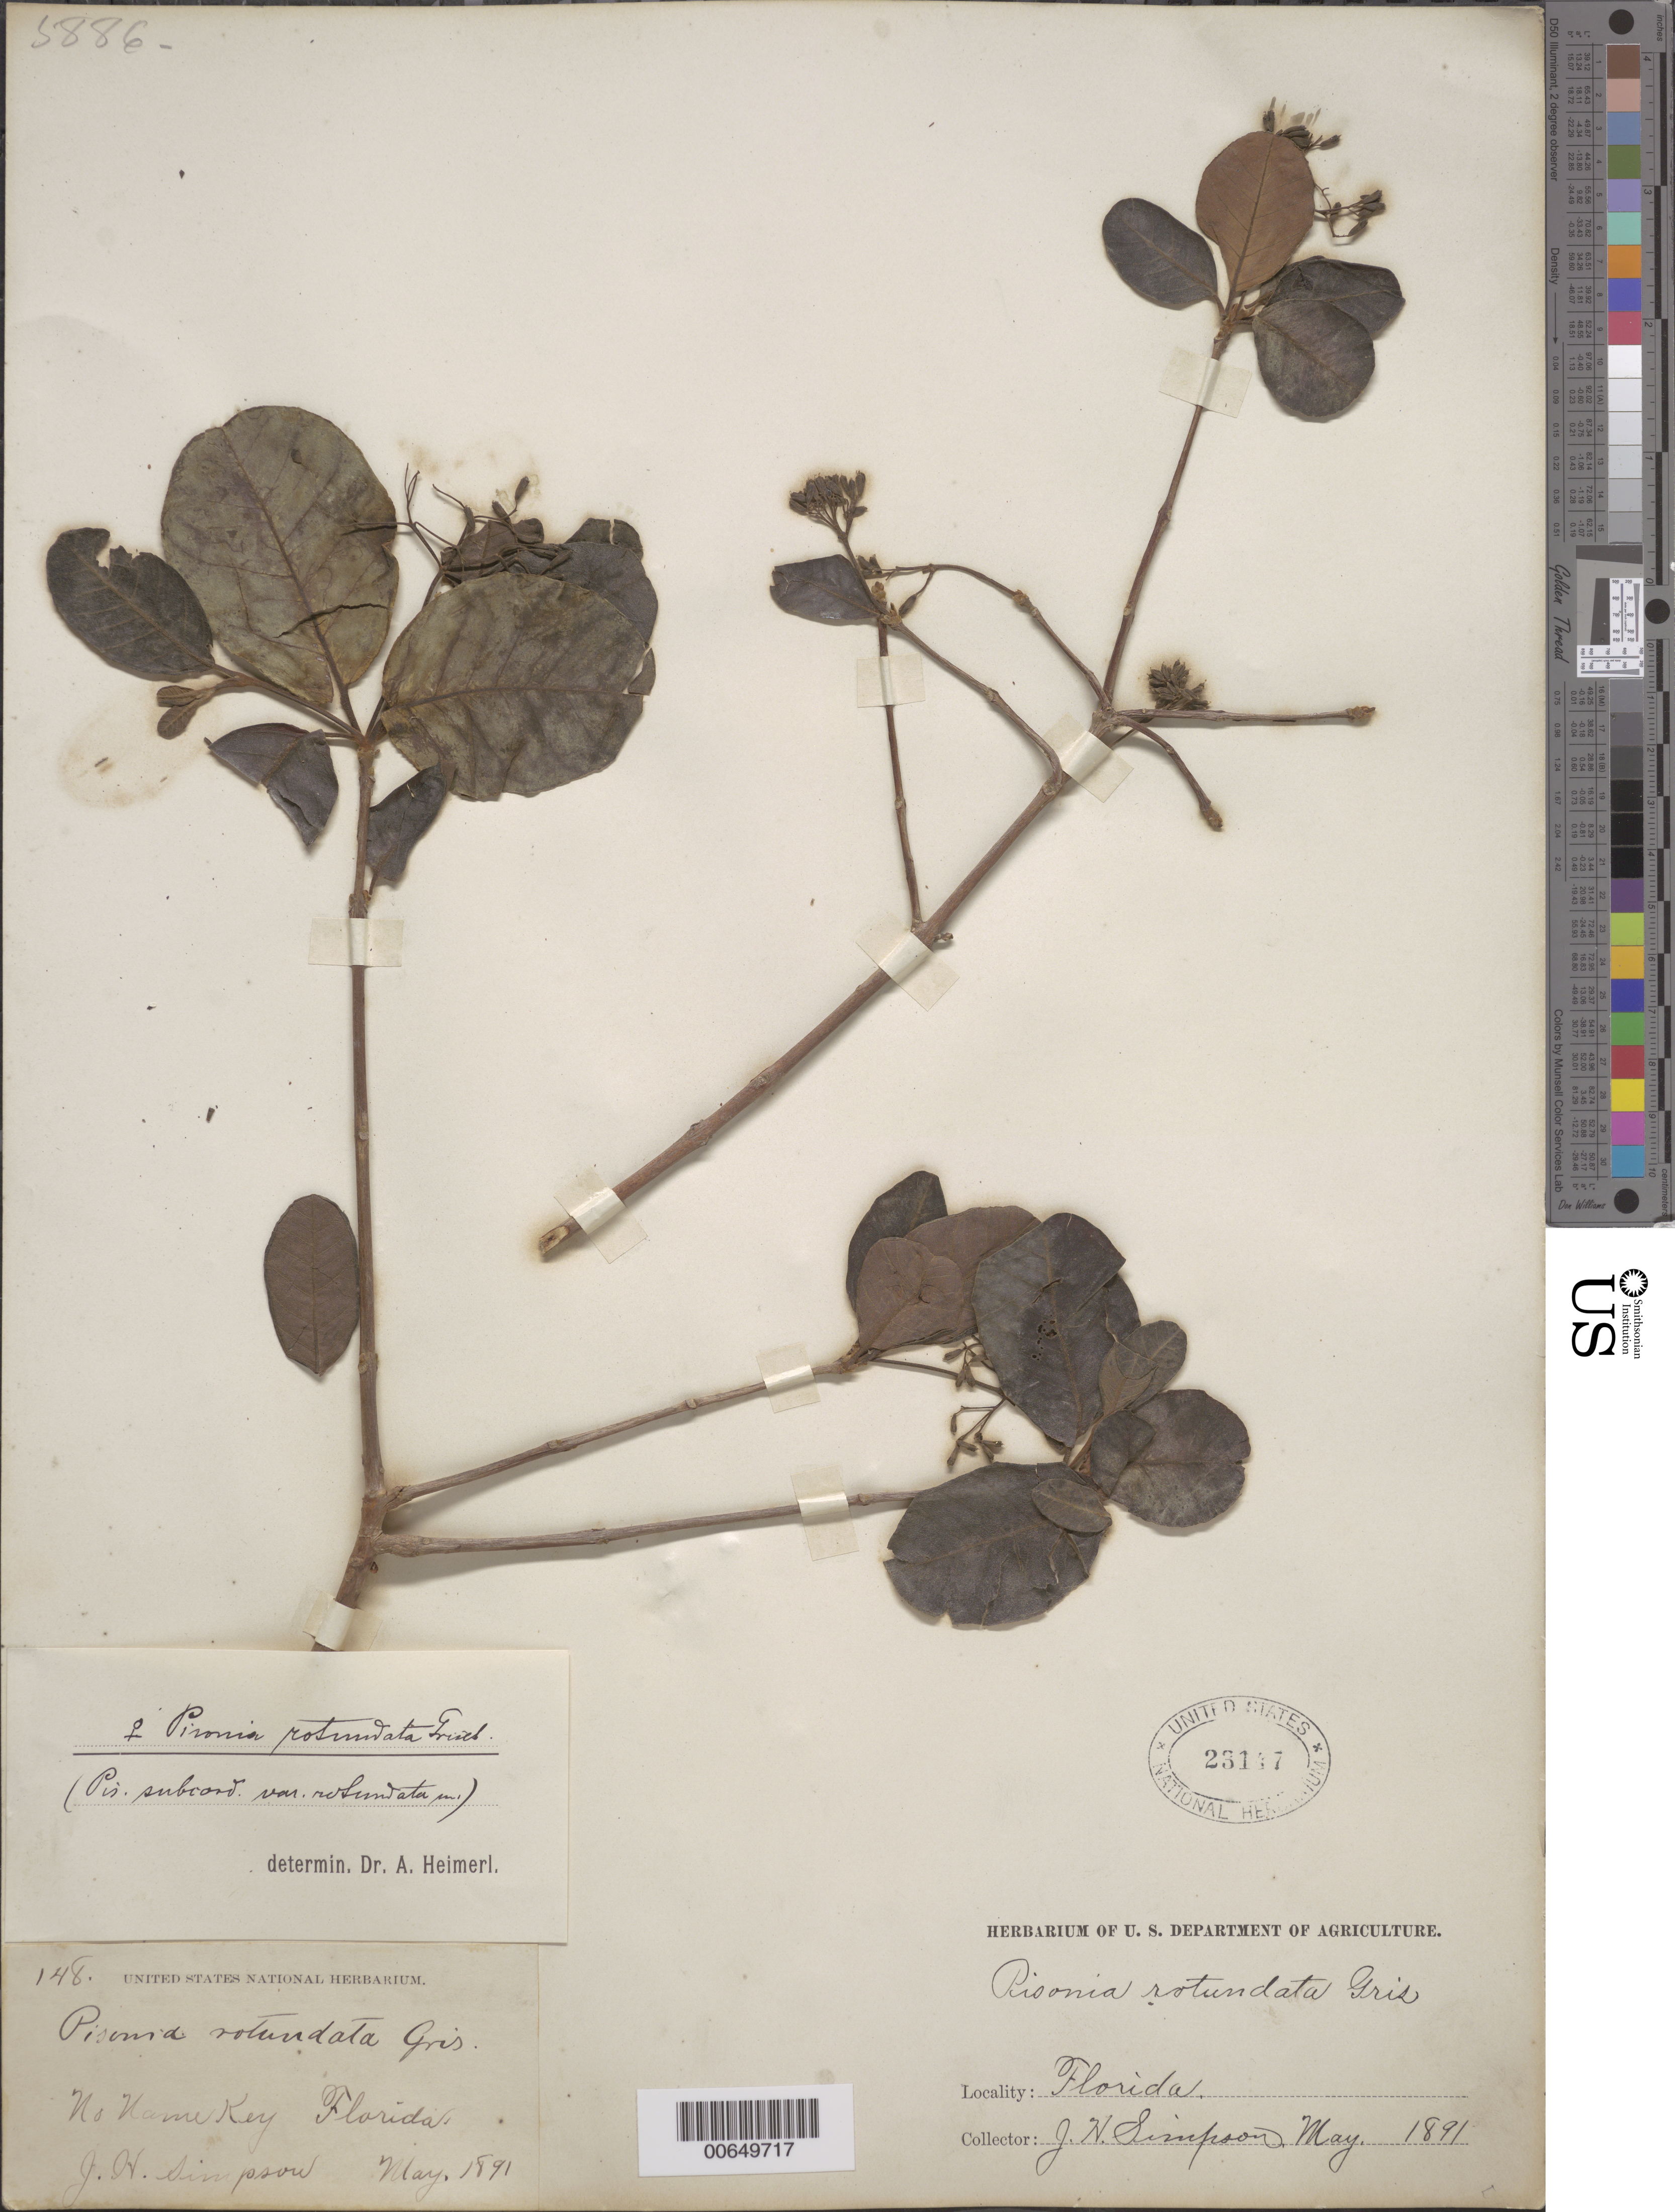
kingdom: Plantae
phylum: Tracheophyta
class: Magnoliopsida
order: Caryophyllales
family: Nyctaginaceae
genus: Pisonia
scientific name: Pisonia rotundata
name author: Griseb.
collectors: J. H. Simpson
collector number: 148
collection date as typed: May 1891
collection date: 1891-05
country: United States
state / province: Florida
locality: No Name Key, FL.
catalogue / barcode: US 23147